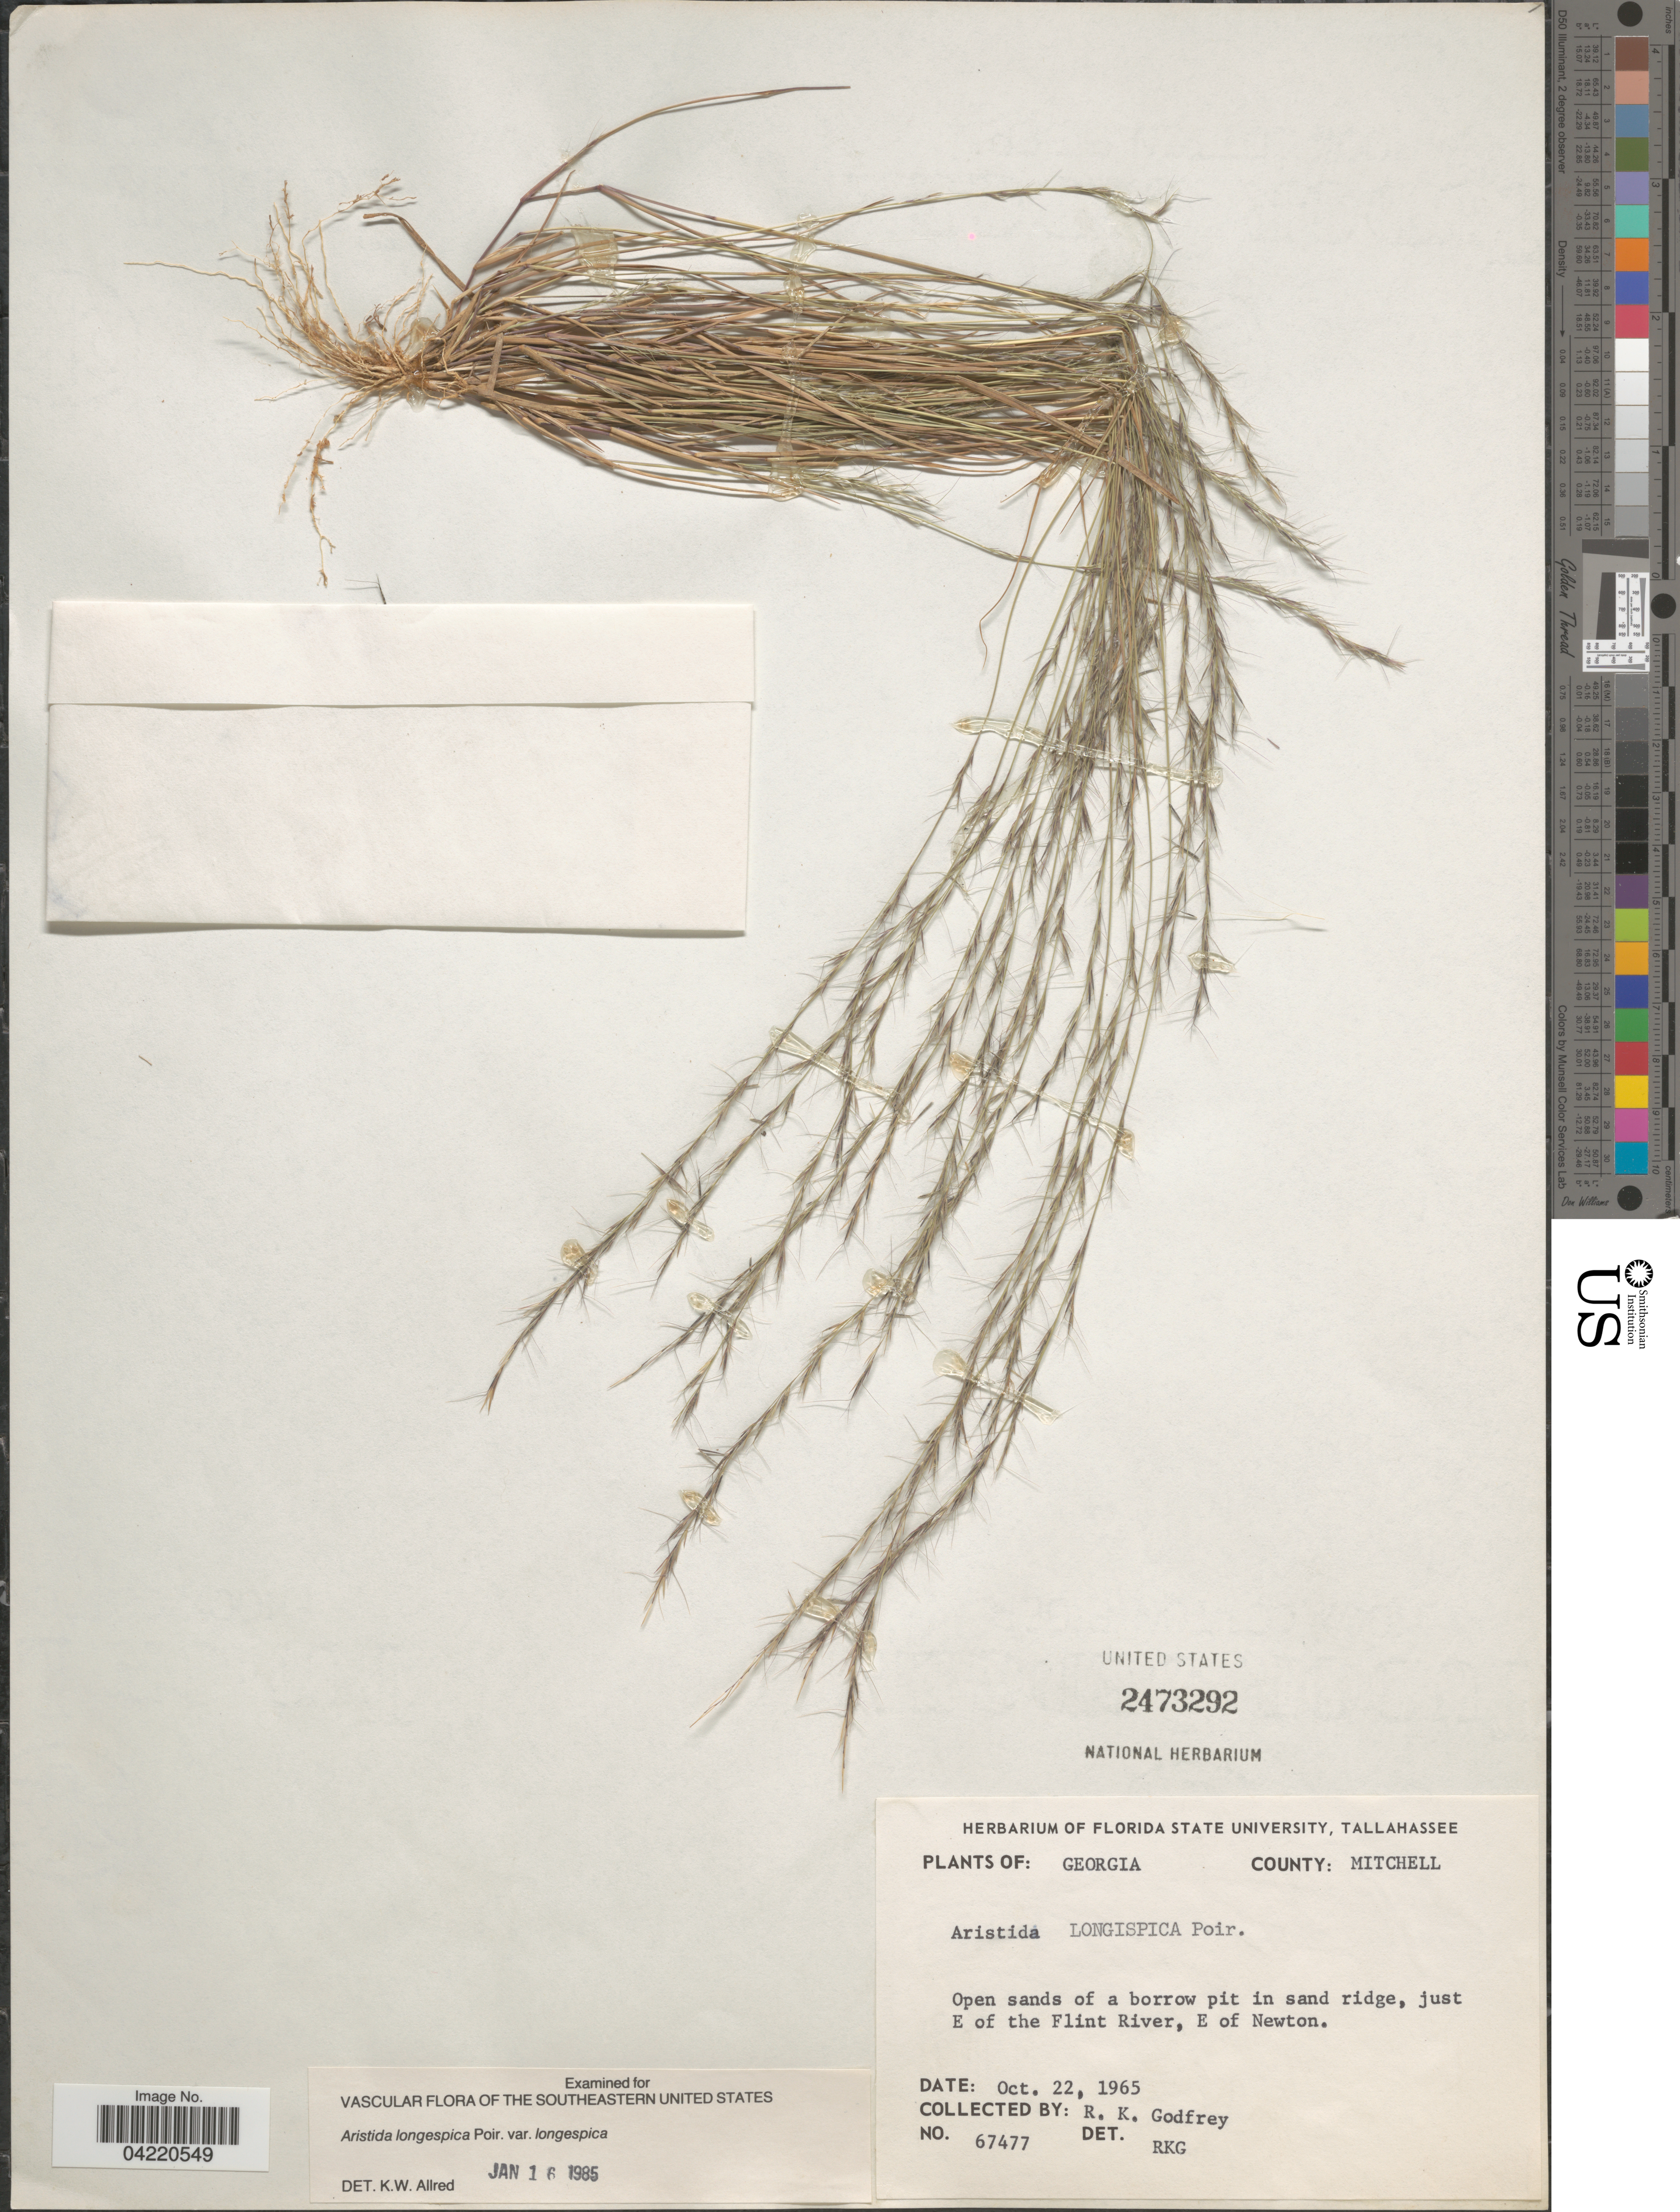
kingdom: Plantae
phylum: Tracheophyta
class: Liliopsida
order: Poales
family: Poaceae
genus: Aristida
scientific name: Aristida longespica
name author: Poir.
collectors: R. K. Godfrey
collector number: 67477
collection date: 1965-10-22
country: United States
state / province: Georgia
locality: County: Mitchell. Just E of the Flint River, E of Newton.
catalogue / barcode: US 2473292